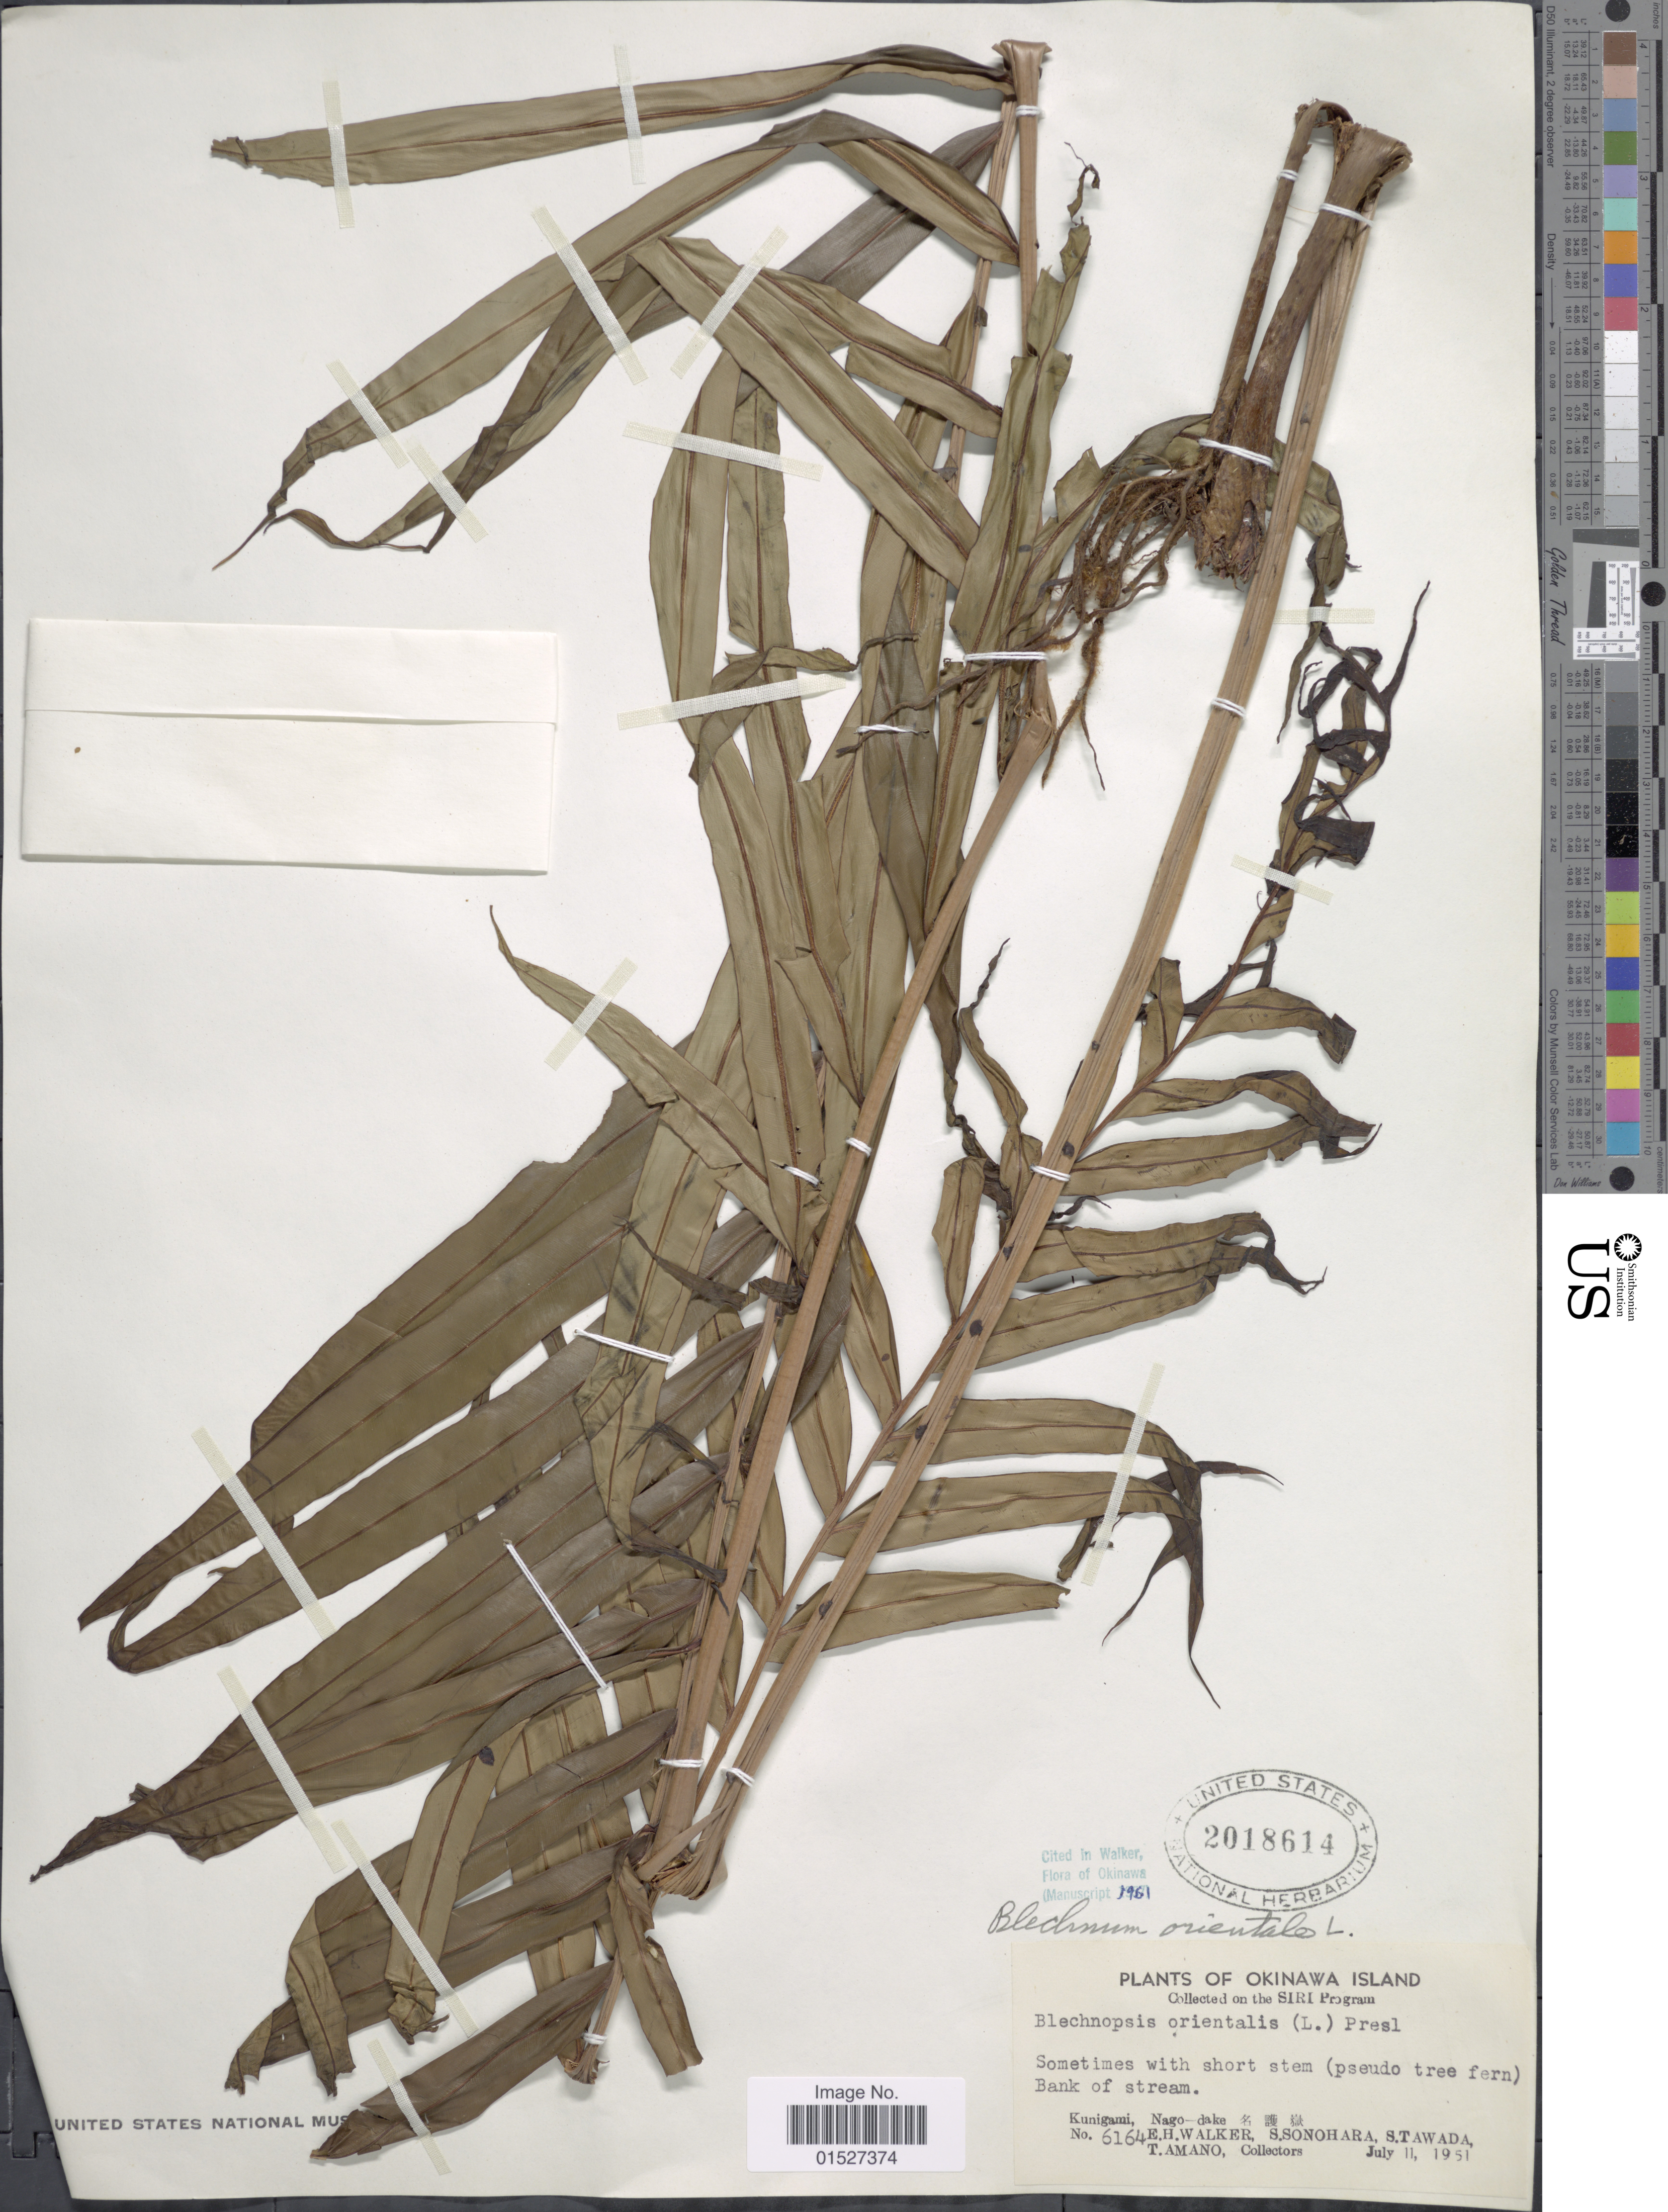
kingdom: Plantae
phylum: Tracheophyta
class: Polypodiopsida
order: Polypodiales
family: Blechnaceae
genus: Blechnum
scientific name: Blechnum orientale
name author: L.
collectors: E. H. Walker, S. Sonohara, S. Tawada & T. Amano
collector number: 6164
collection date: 1951-07-11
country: Japan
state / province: Okinawa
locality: Okinawa Island. Kunigami, Nago-dake.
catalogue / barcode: US 2018614